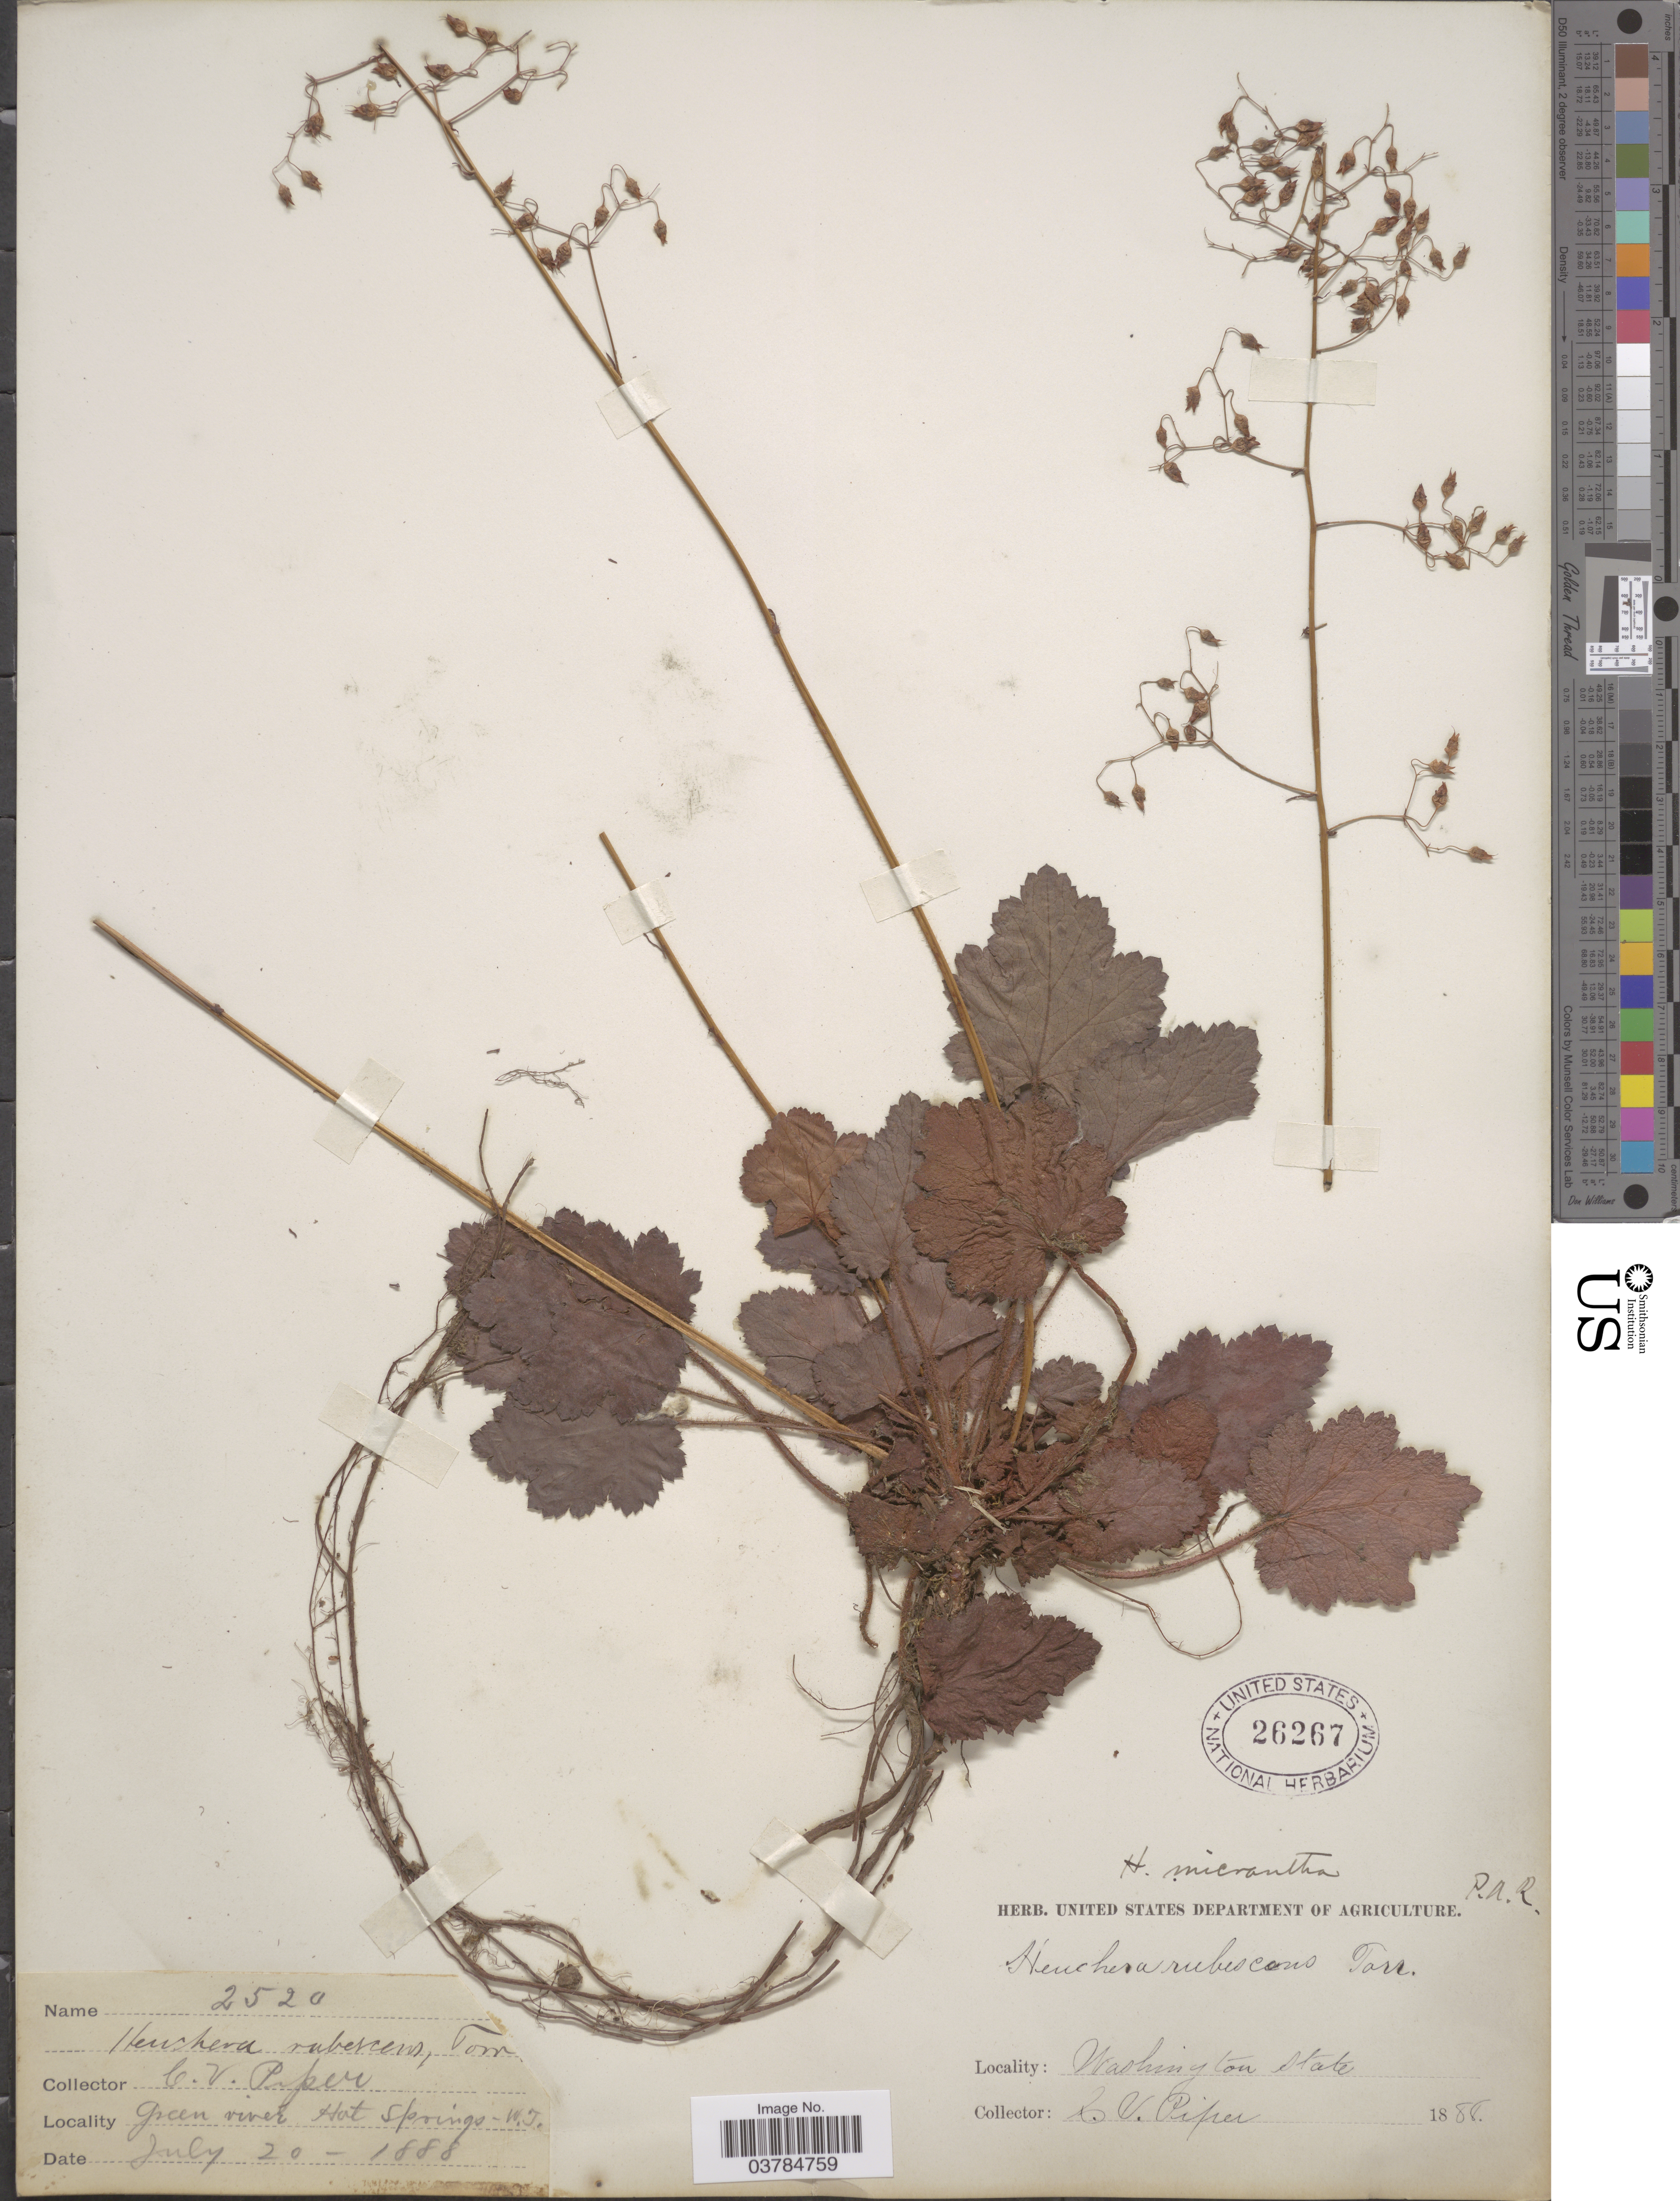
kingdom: Plantae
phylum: Tracheophyta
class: Magnoliopsida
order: Saxifragales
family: Saxifragaceae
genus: Heuchera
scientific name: Heuchera micrantha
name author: Douglas ex Lindl.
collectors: C. V. Piper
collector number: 2520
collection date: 1888-07-20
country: United States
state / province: Washington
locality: Green river. Hot Springs.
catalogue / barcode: US 26267